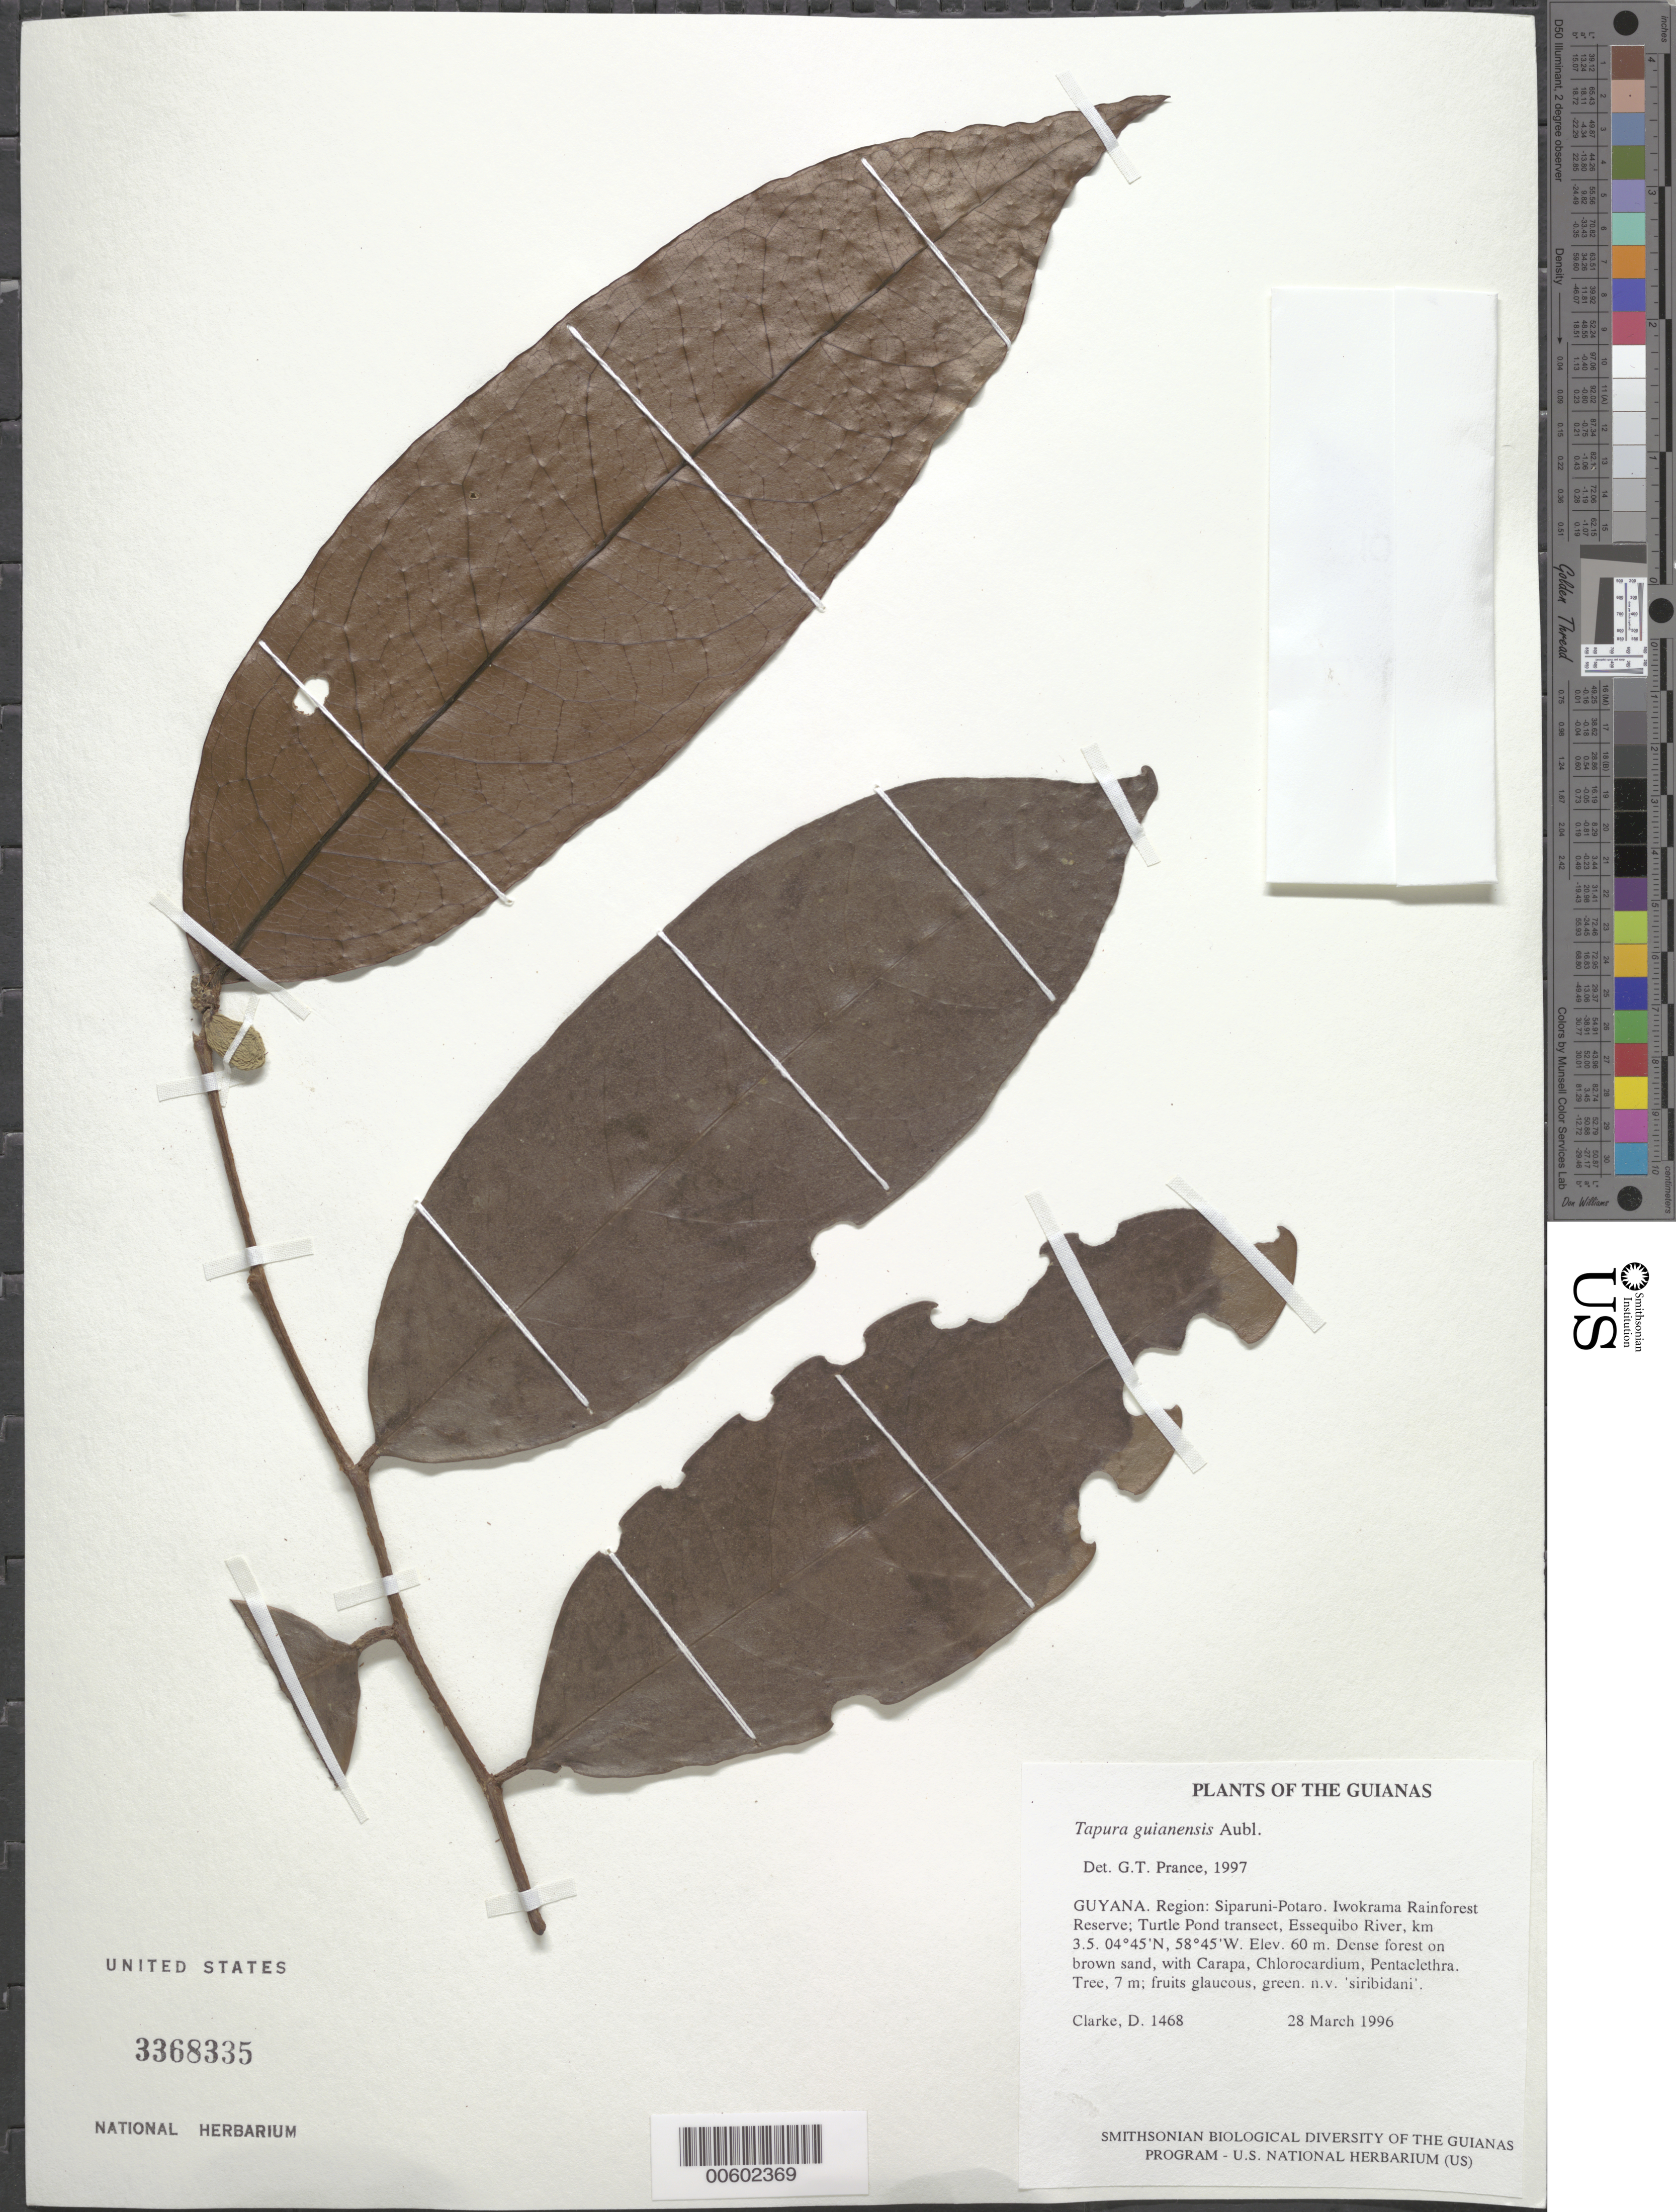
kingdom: Plantae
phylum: Tracheophyta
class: Magnoliopsida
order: Malpighiales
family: Dichapetalaceae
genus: Tapura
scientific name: Tapura guianensis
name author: Aubl.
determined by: Prance, G. T.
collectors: H. D. Clarke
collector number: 1468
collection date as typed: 28 March 1996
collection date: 1996-03-28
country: Guyana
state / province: Potaro-Siparuni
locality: Iwokrama Rainforest Reserve; Turtle Pond transect, Essequibo River, km 3.5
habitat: Dense forest on brown sand, with Carapa, Chlorocardium, Pentaclethra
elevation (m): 60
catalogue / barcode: US 3368335